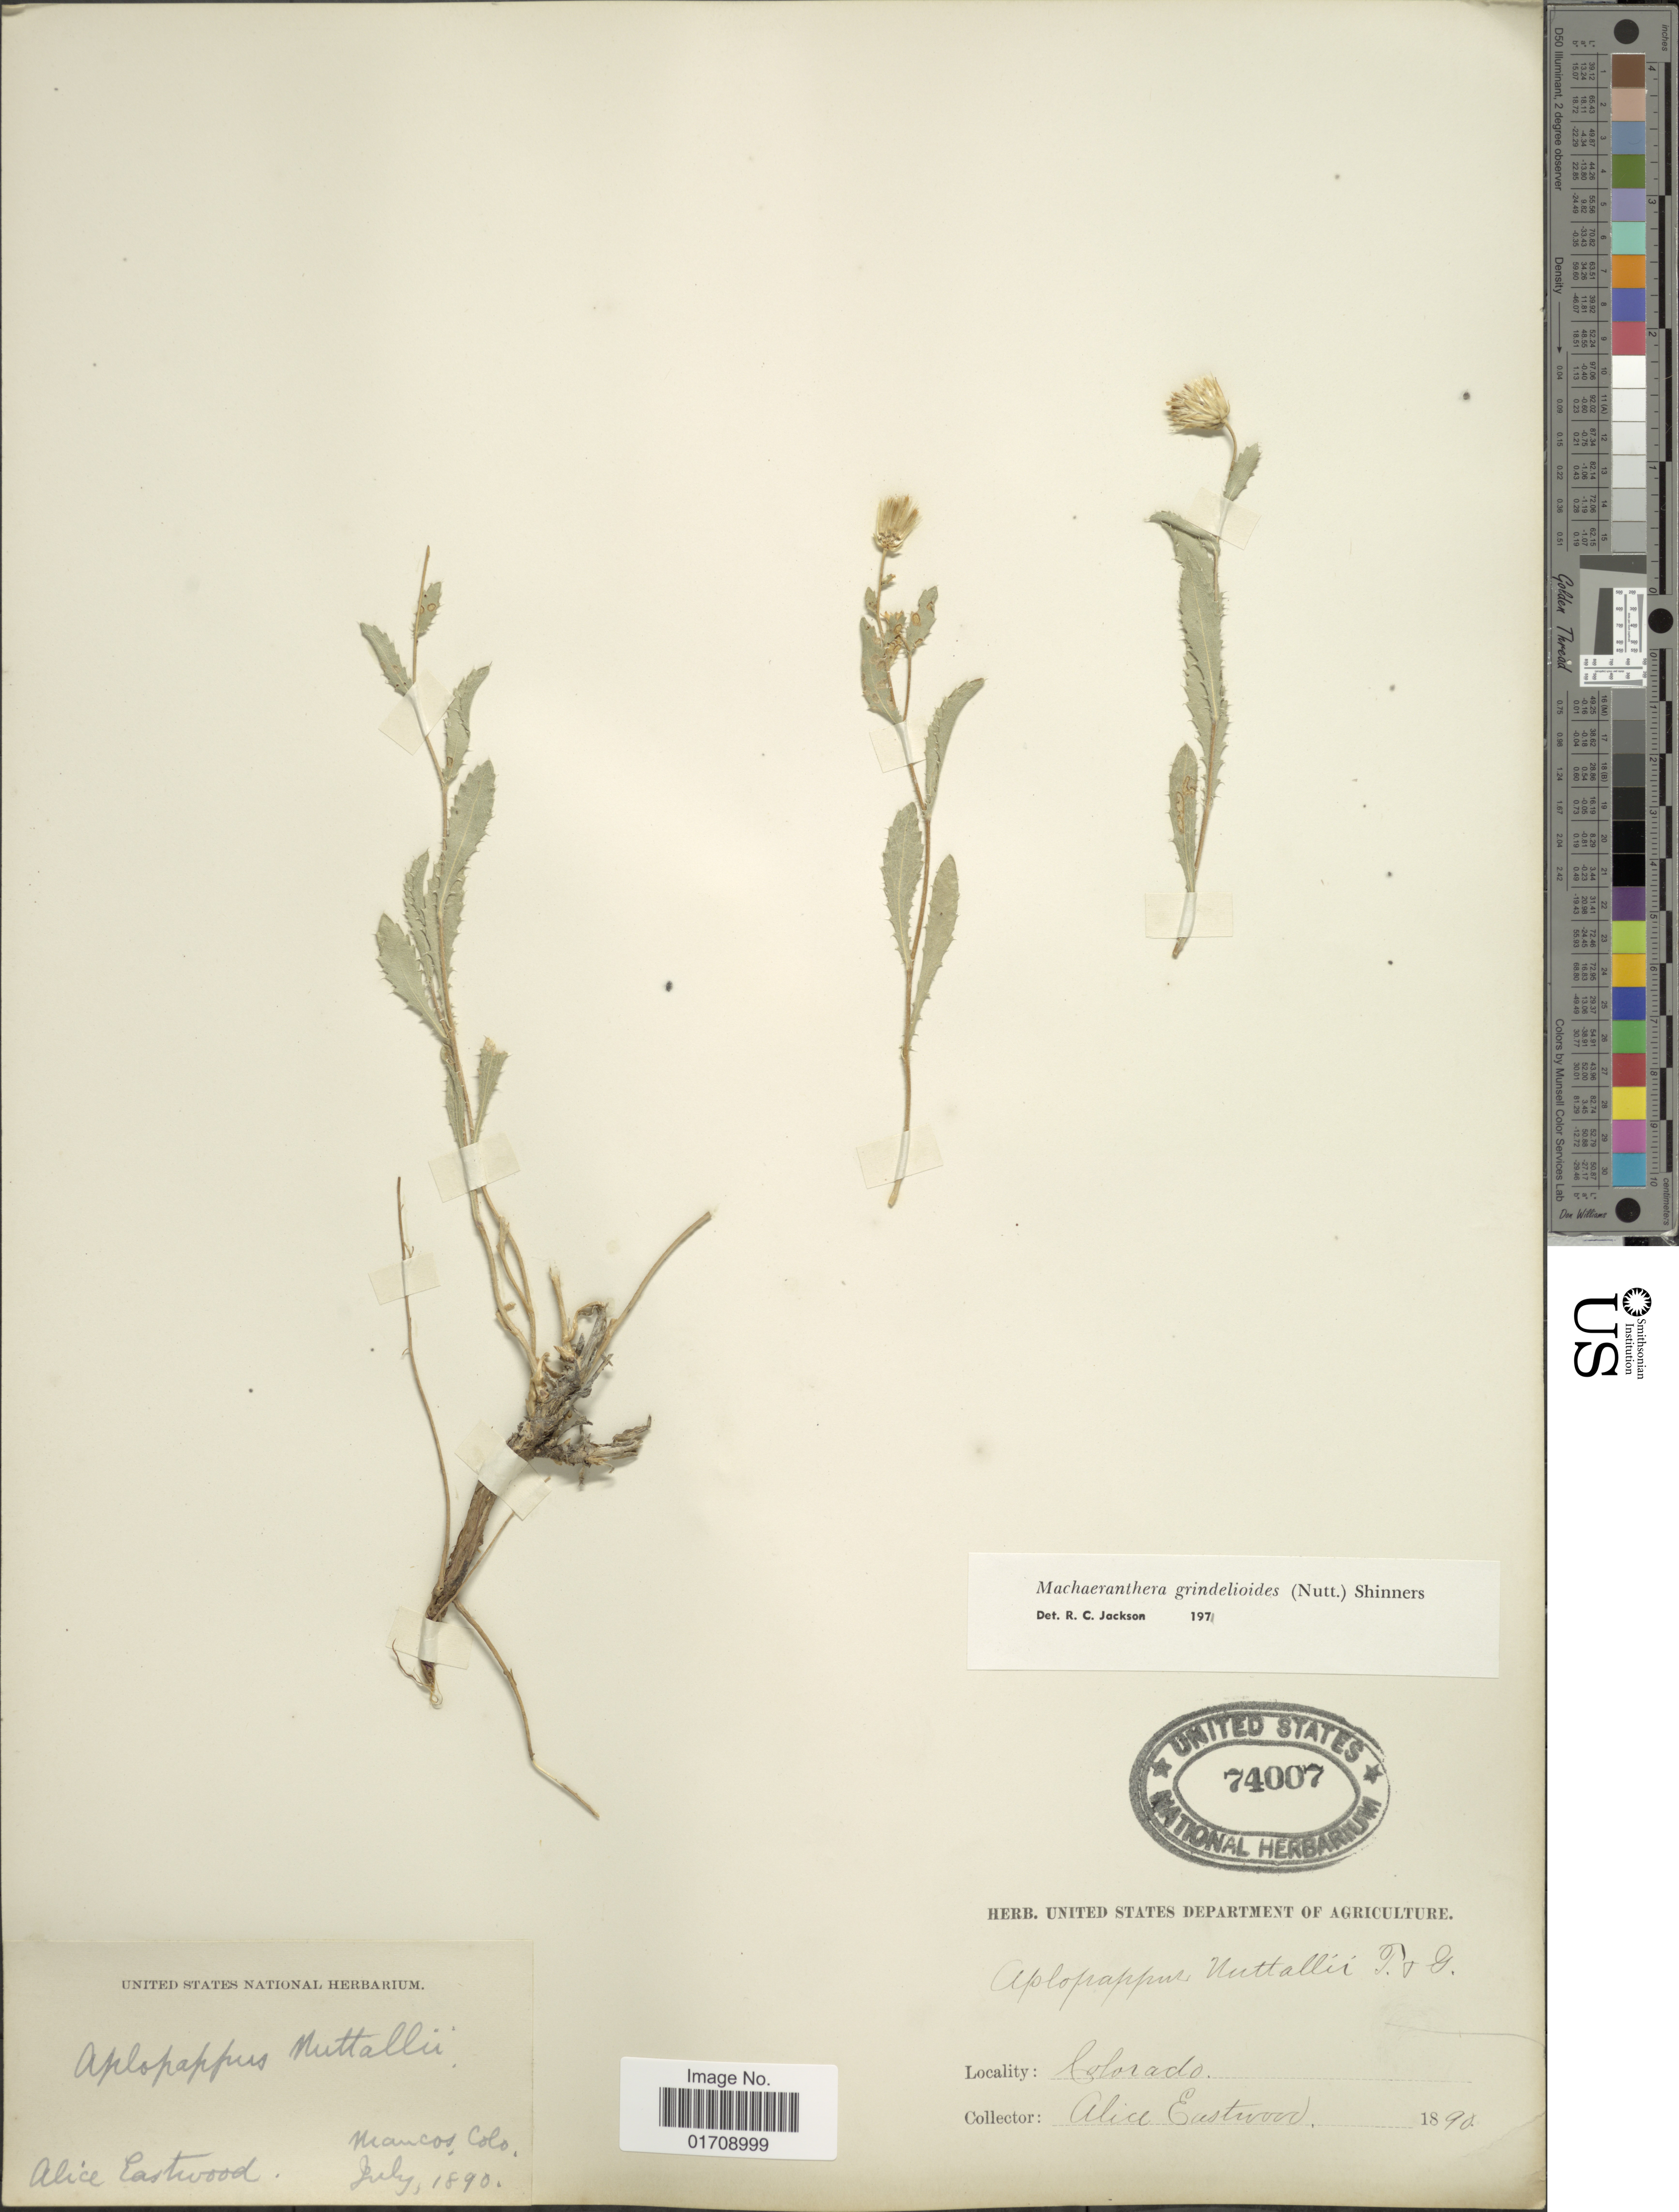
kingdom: Plantae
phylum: Tracheophyta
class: Magnoliopsida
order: Asterales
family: Asteraceae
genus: Machaeranthera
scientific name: Machaeranthera grindelioides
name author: (Nutt.) Shinners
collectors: A. Eastwood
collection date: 1890-07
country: United States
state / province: Colorado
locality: Mancos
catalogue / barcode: US 74007